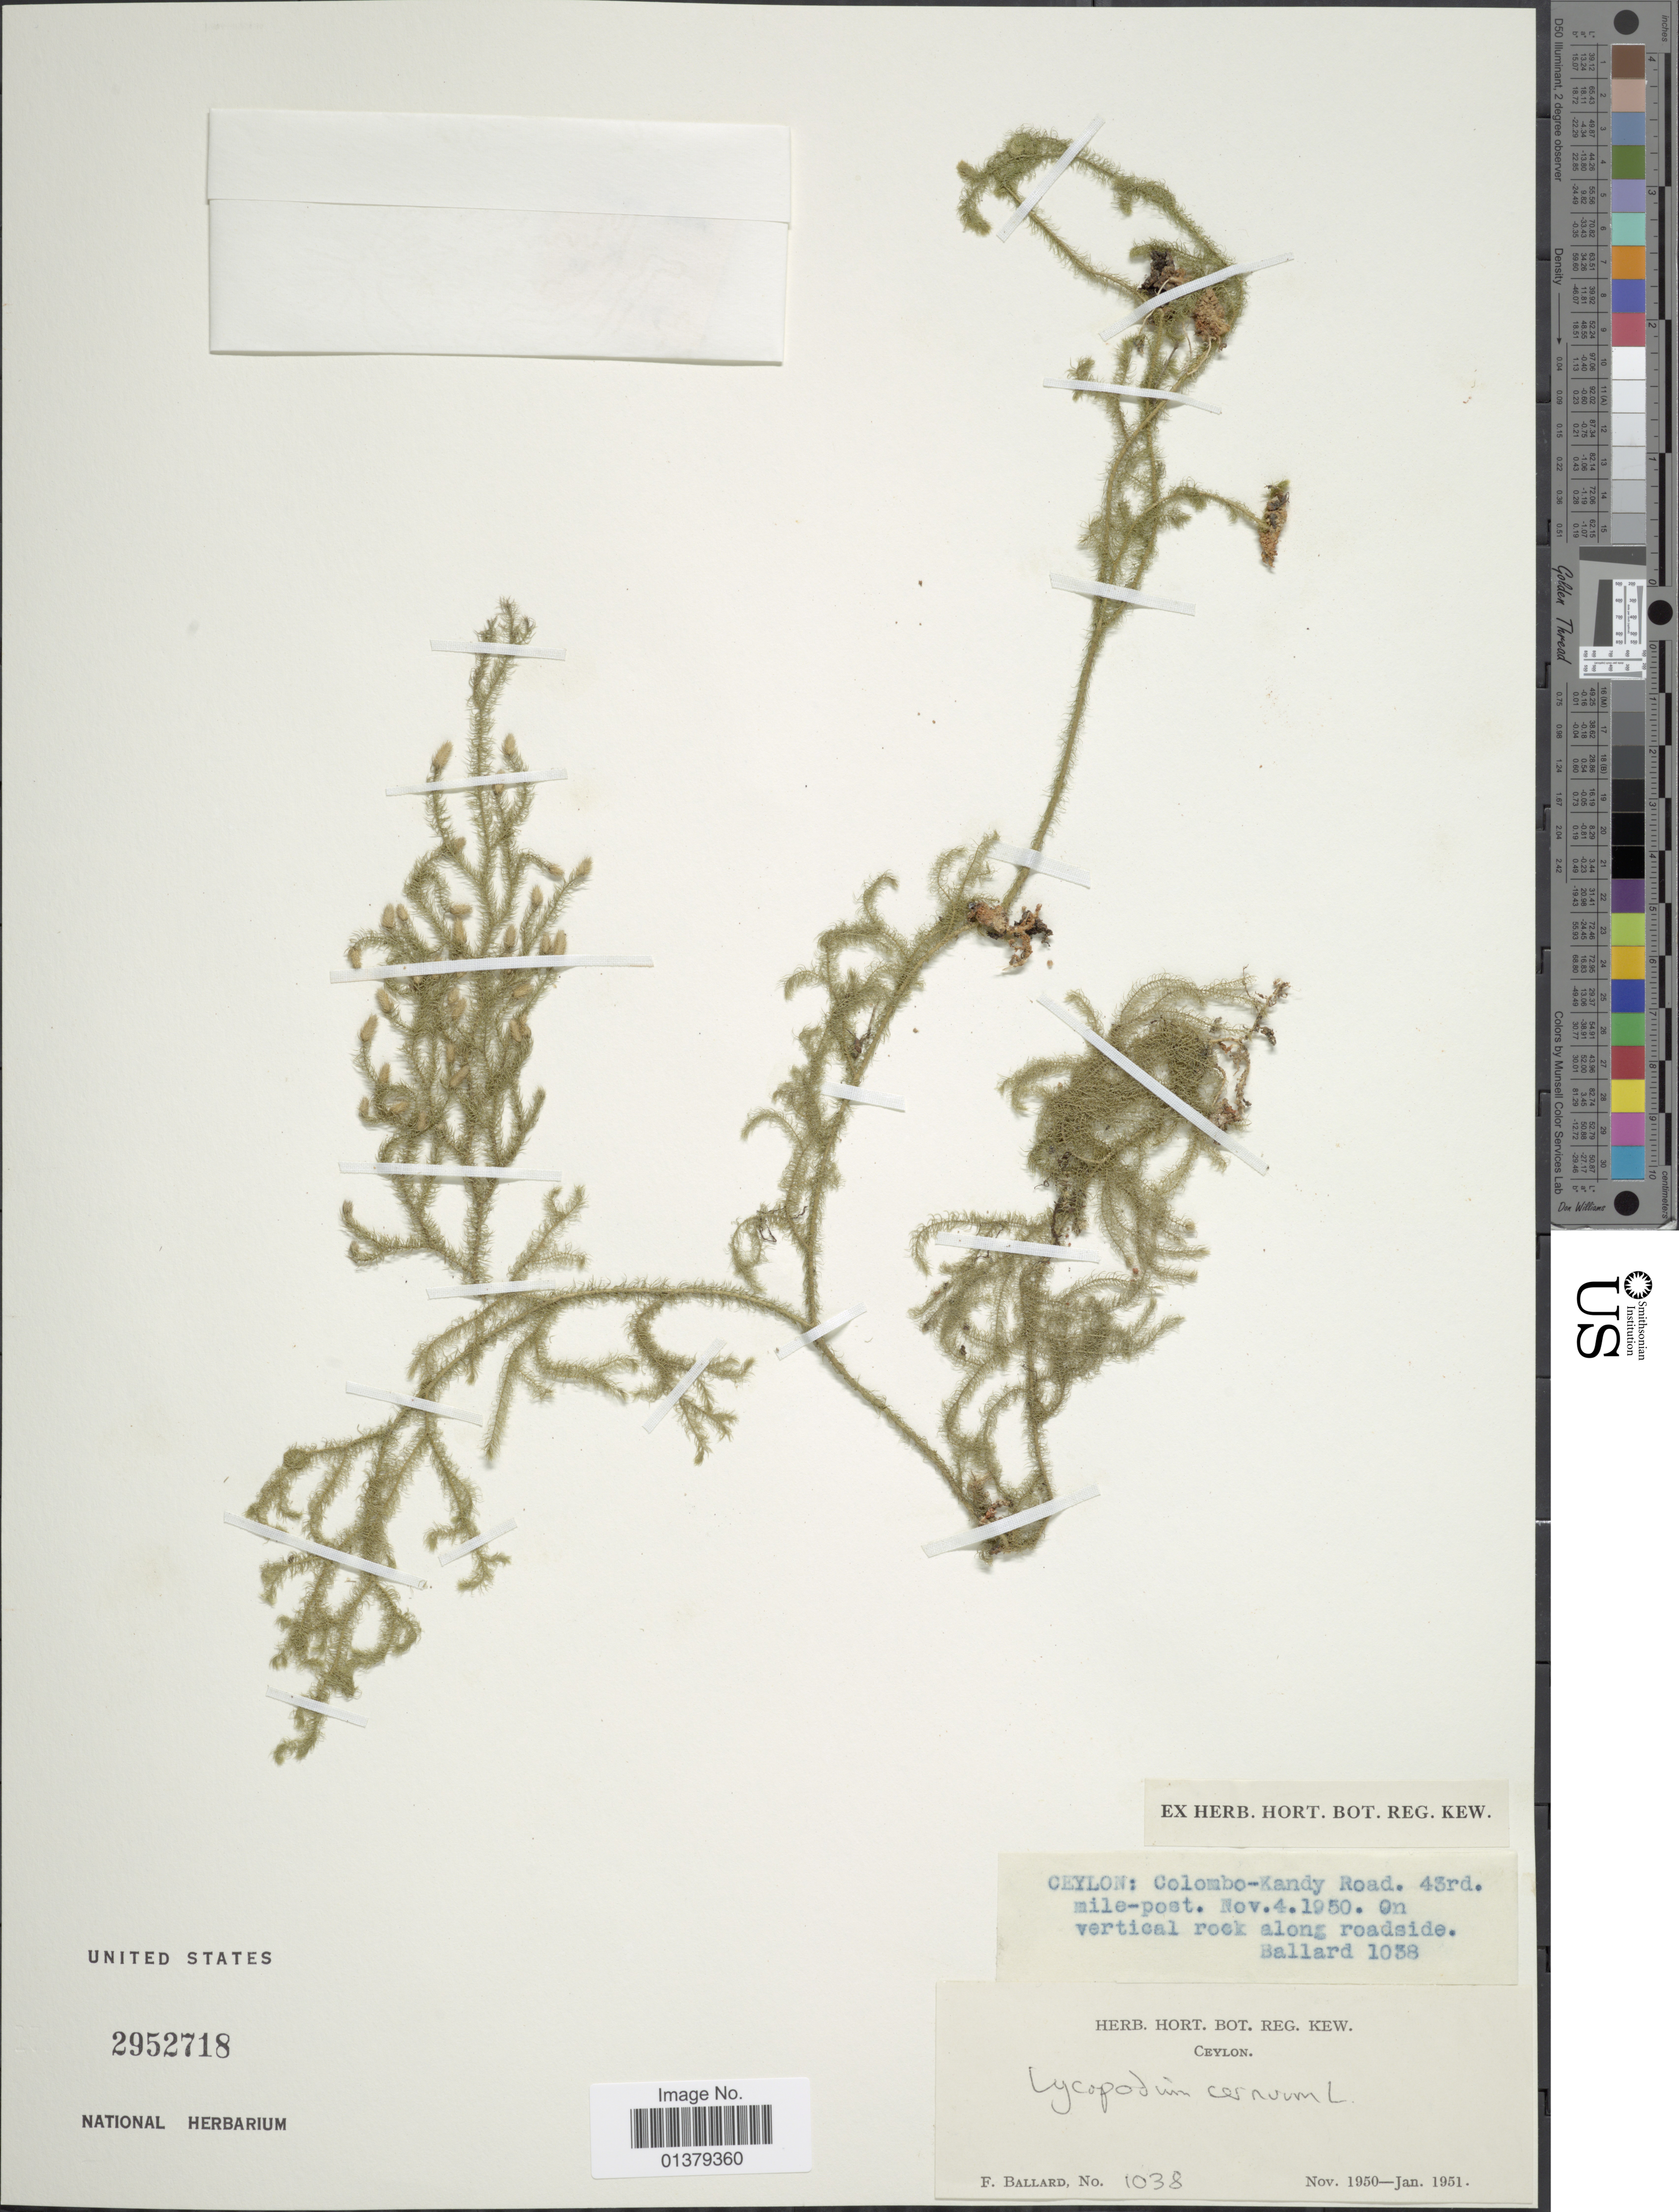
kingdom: Plantae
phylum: Tracheophyta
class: Lycopodiopsida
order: Lycopodiales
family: Lycopodiaceae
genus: Palhinhaea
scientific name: Palhinhaea cernua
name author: (L.) Vasc. & Franco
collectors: F. Ballard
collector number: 1038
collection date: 1950-11-04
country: Sri Lanka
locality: Colombo-kandy Road. 43rd. mile-post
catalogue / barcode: US 2952718